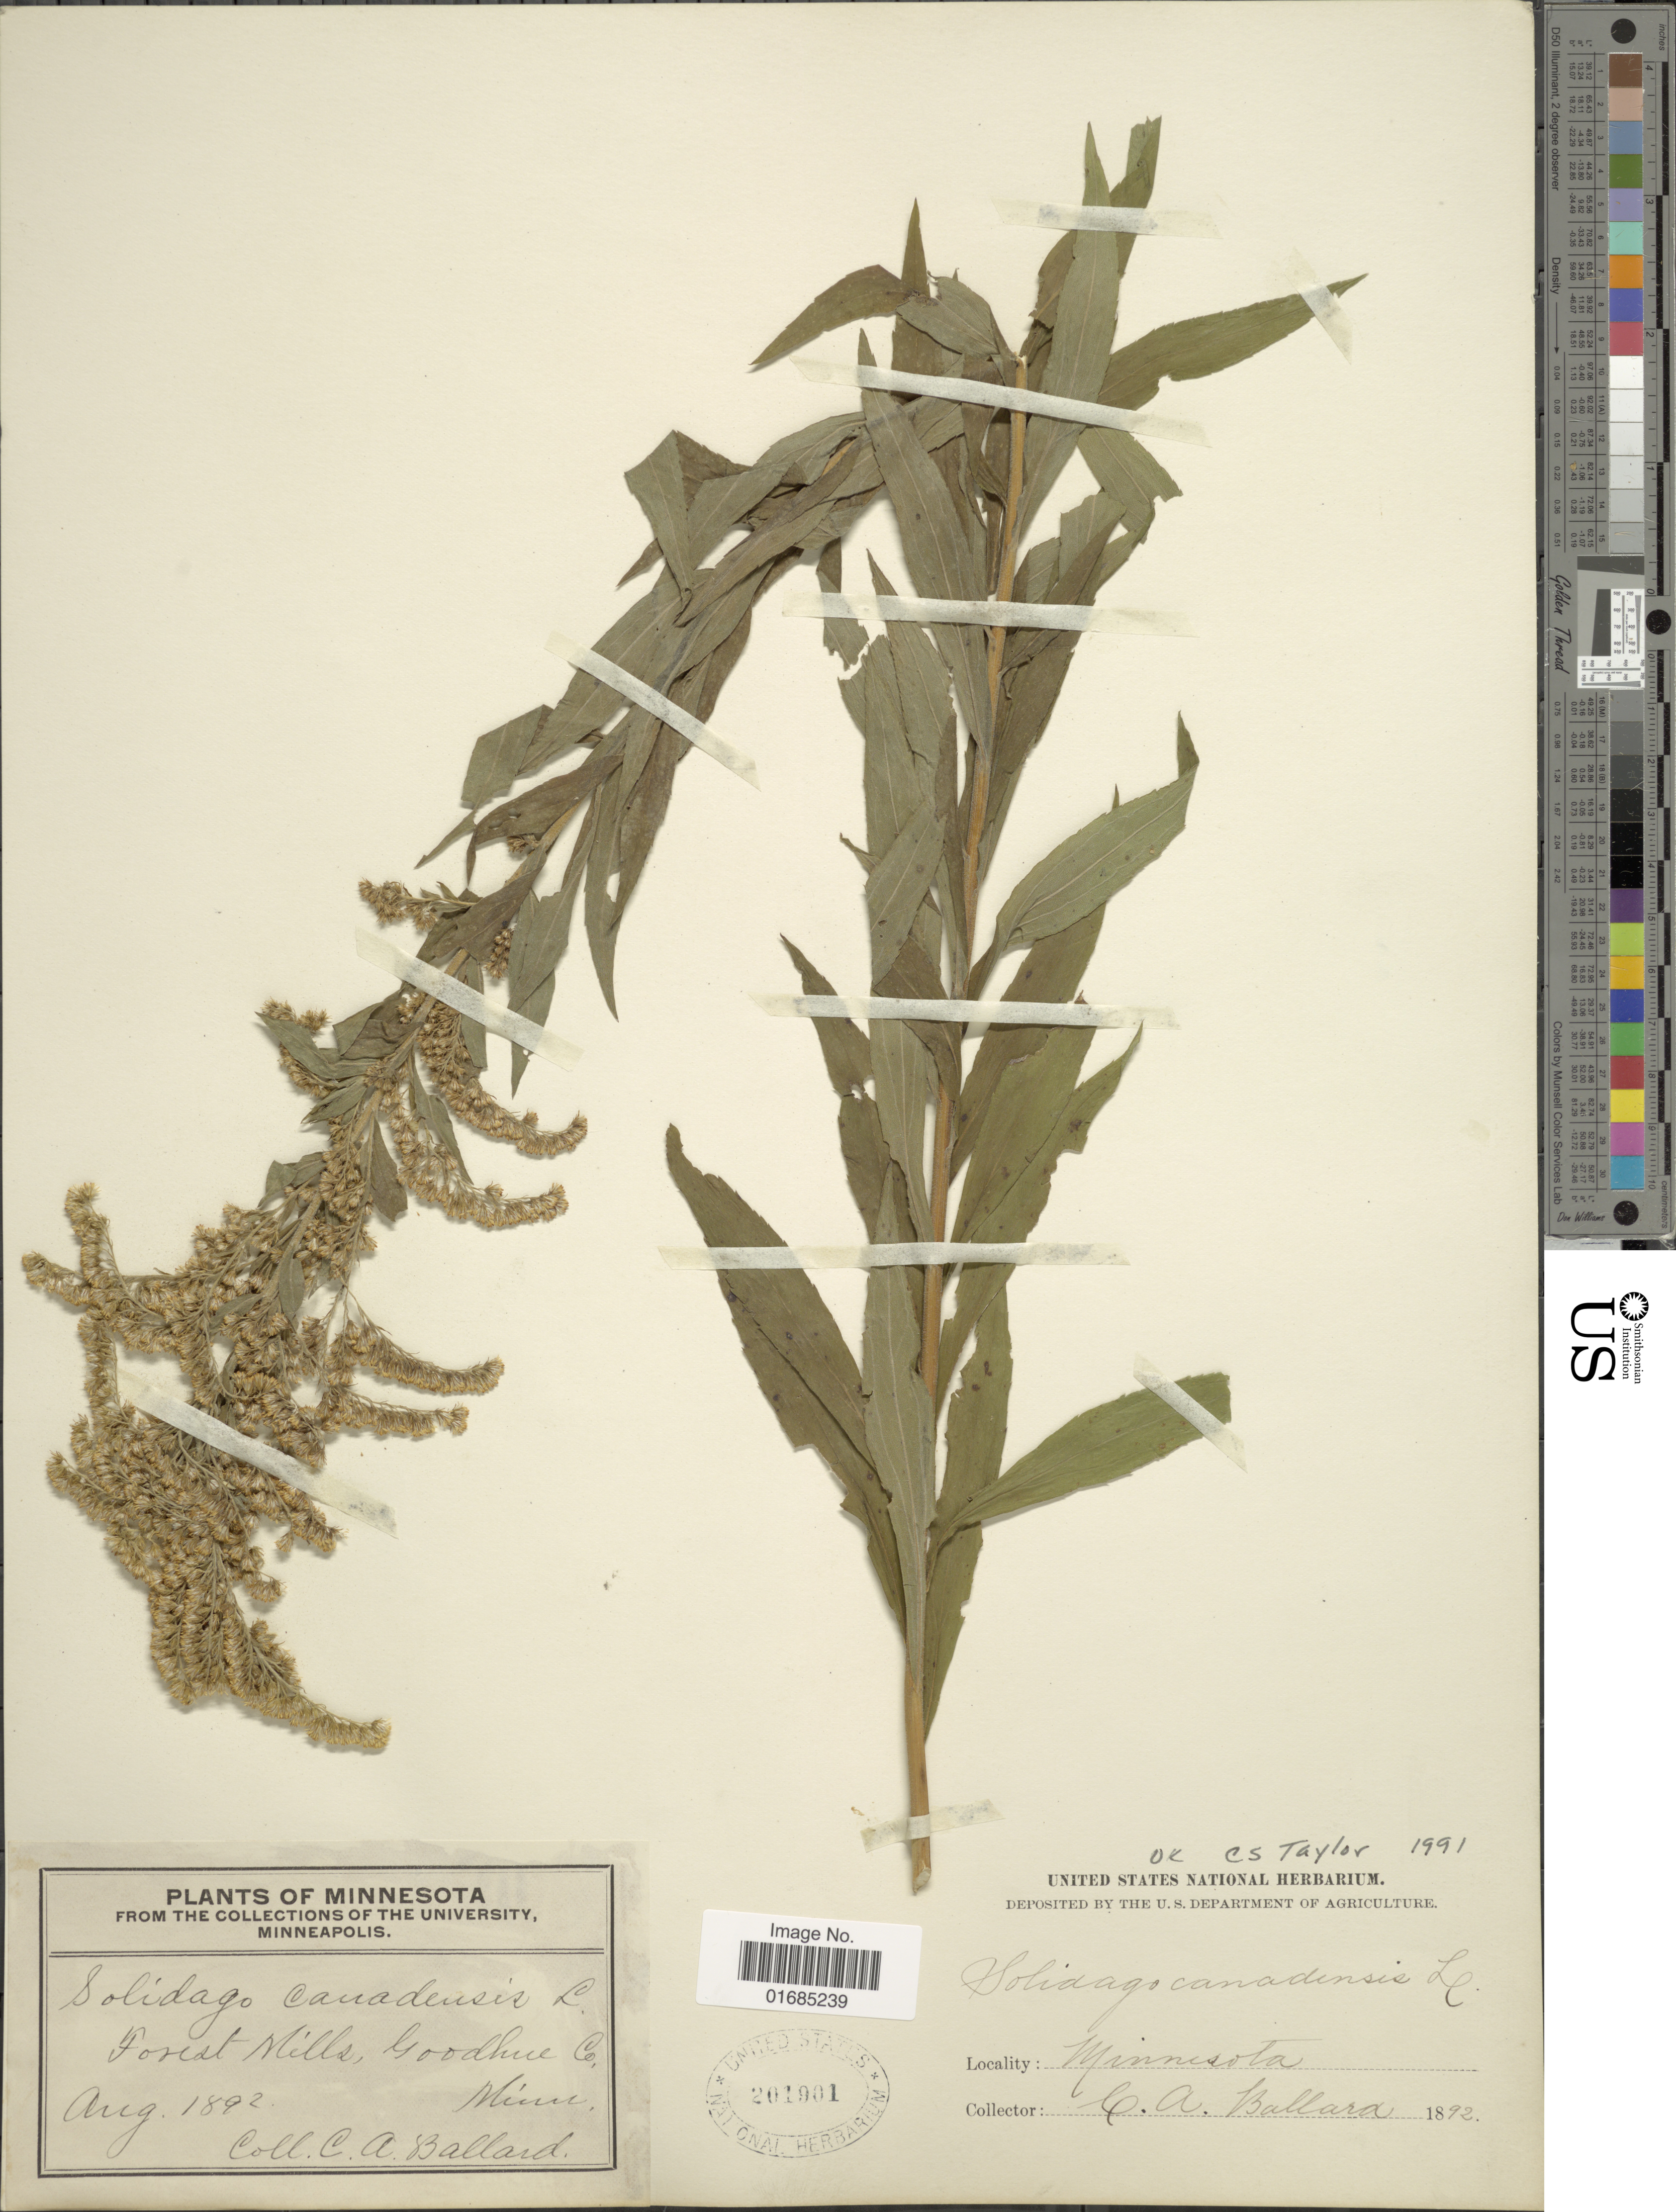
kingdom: Plantae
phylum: Tracheophyta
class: Magnoliopsida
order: Asterales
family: Asteraceae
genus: Solidago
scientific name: Solidago canadensis var. canadensis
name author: L.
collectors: C. A. Ballard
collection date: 1892-08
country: United States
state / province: Minnesota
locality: Forest Mills. Goodhue Co.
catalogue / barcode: US 201901